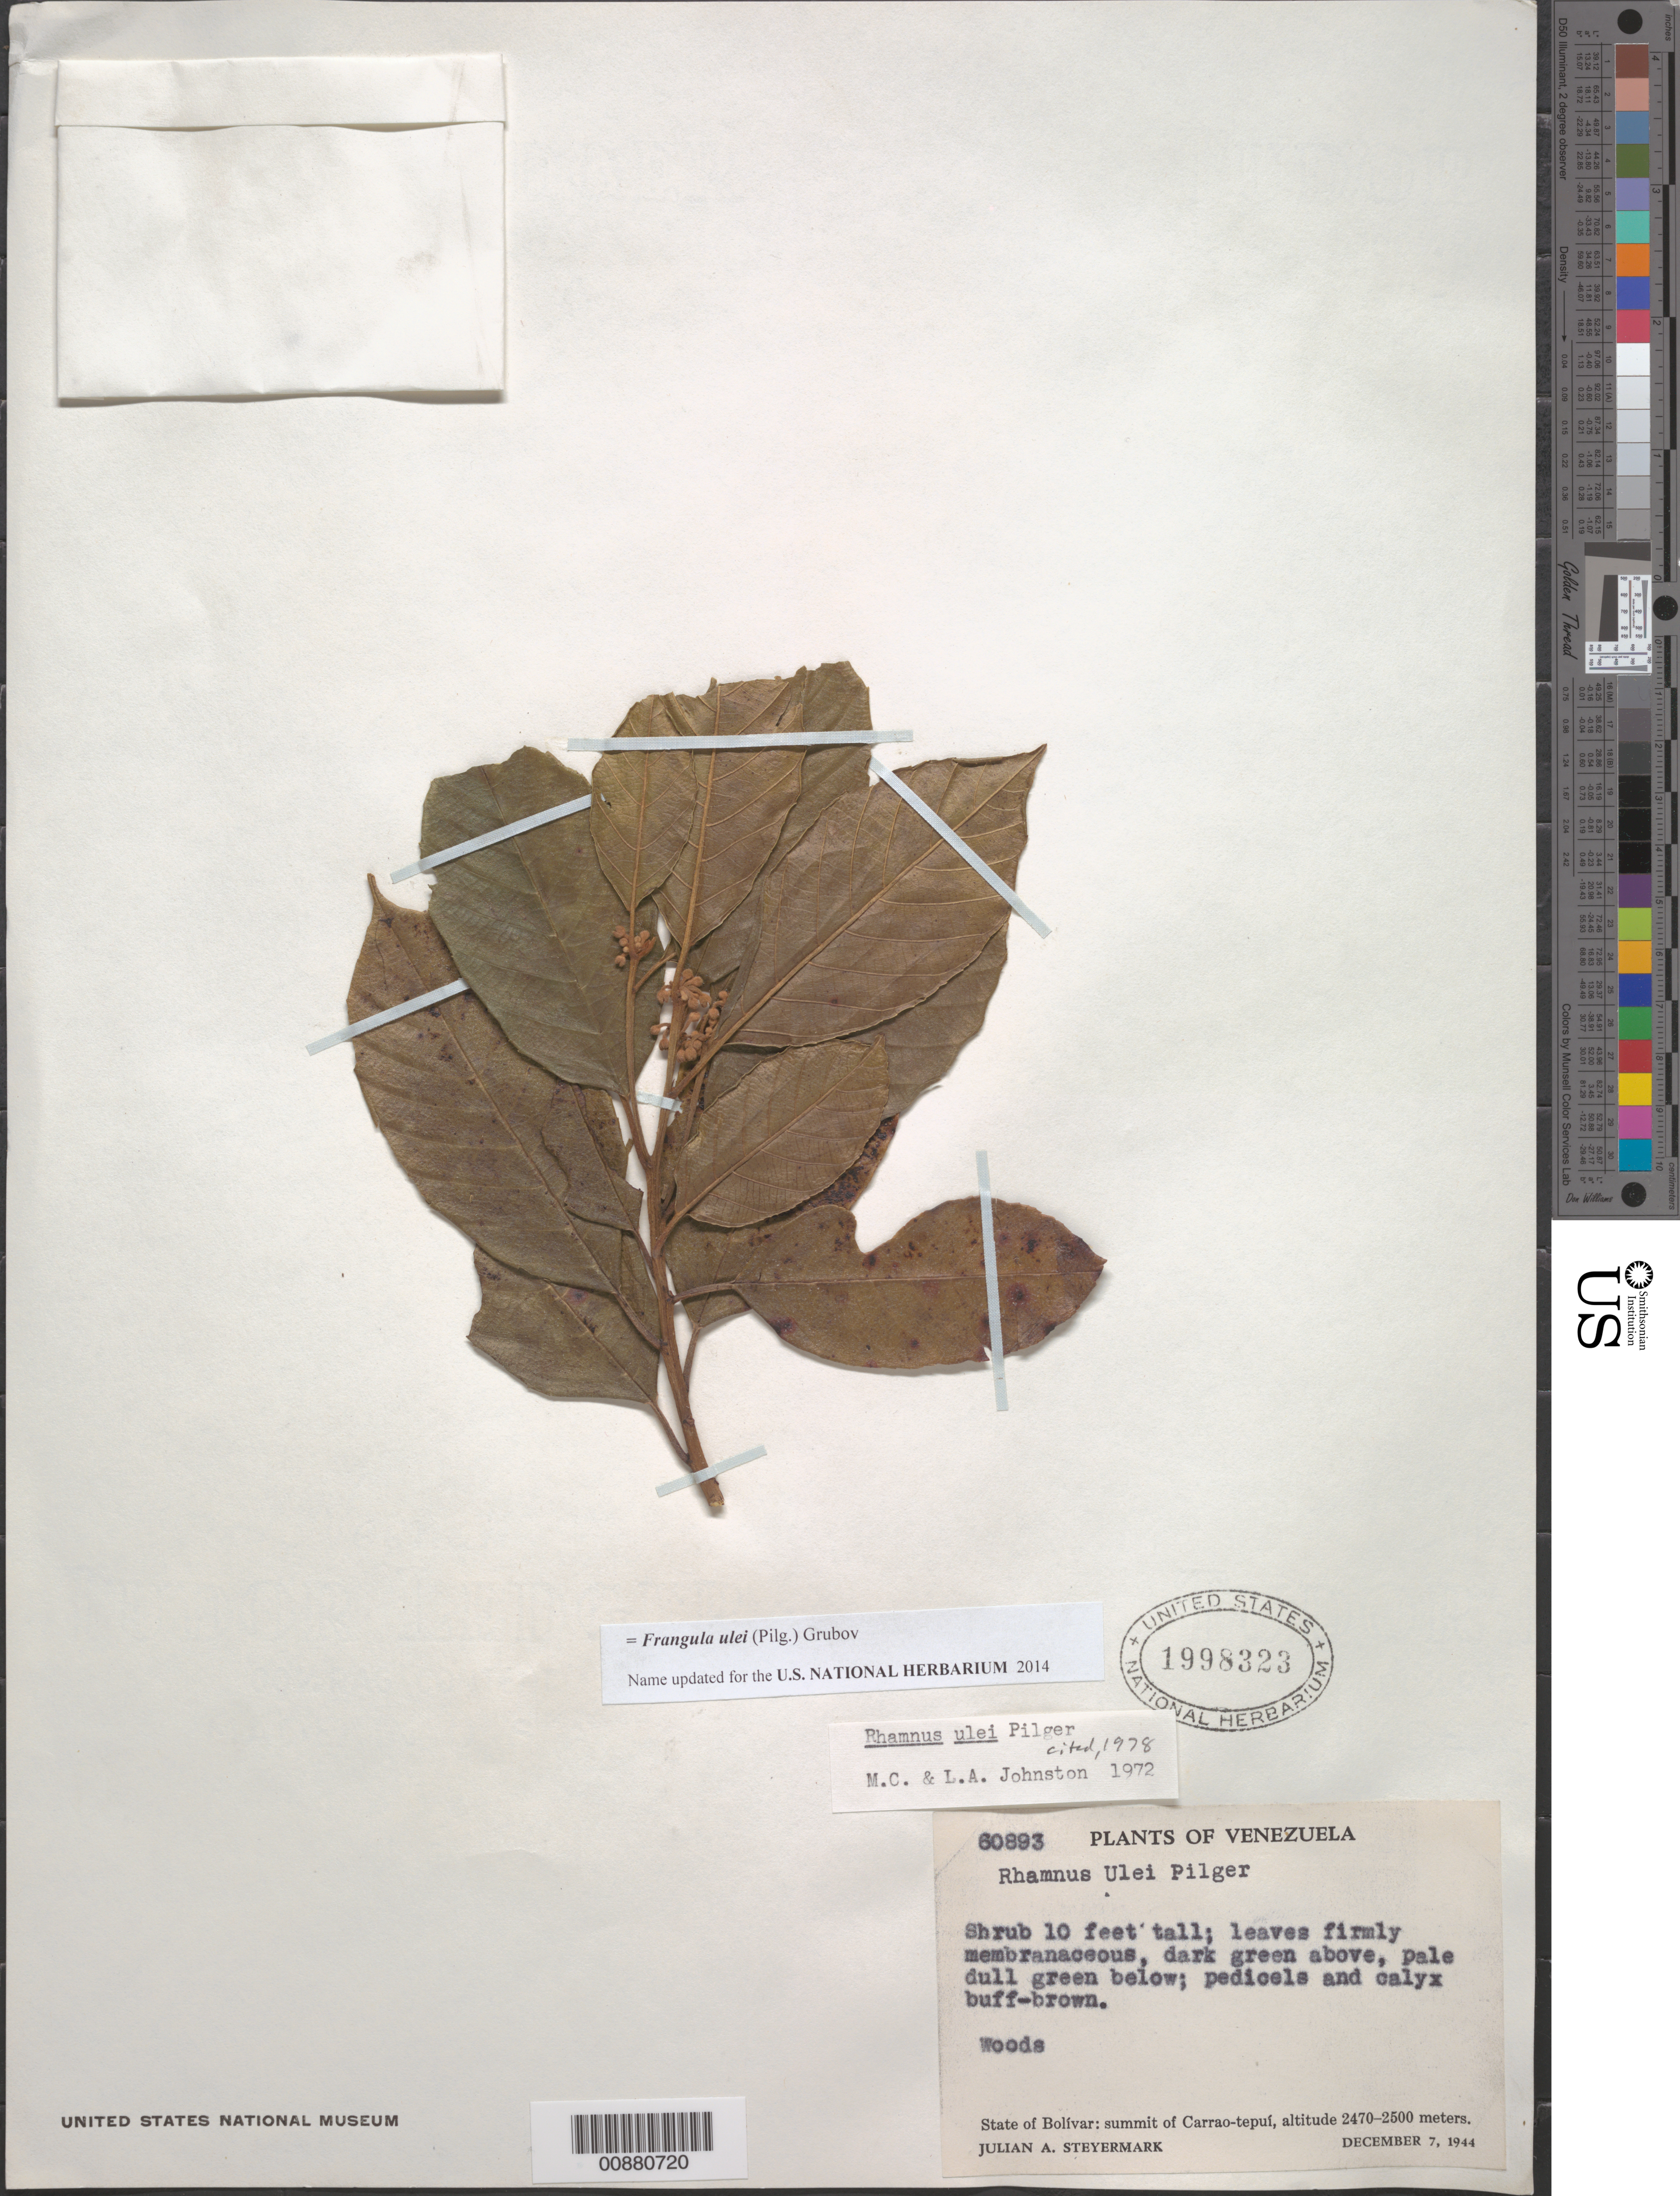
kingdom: Plantae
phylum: Tracheophyta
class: Magnoliopsida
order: Rosales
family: Rhamnaceae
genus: Frangula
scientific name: Frangula ulei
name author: (Pilg.) Grubov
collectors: J. Steyermark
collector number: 60893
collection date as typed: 7-Dec-44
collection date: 1944-12-07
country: Venezuela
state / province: Bolívar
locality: Carrao-tepuí, summit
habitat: Woods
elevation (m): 2470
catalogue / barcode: US 1998323